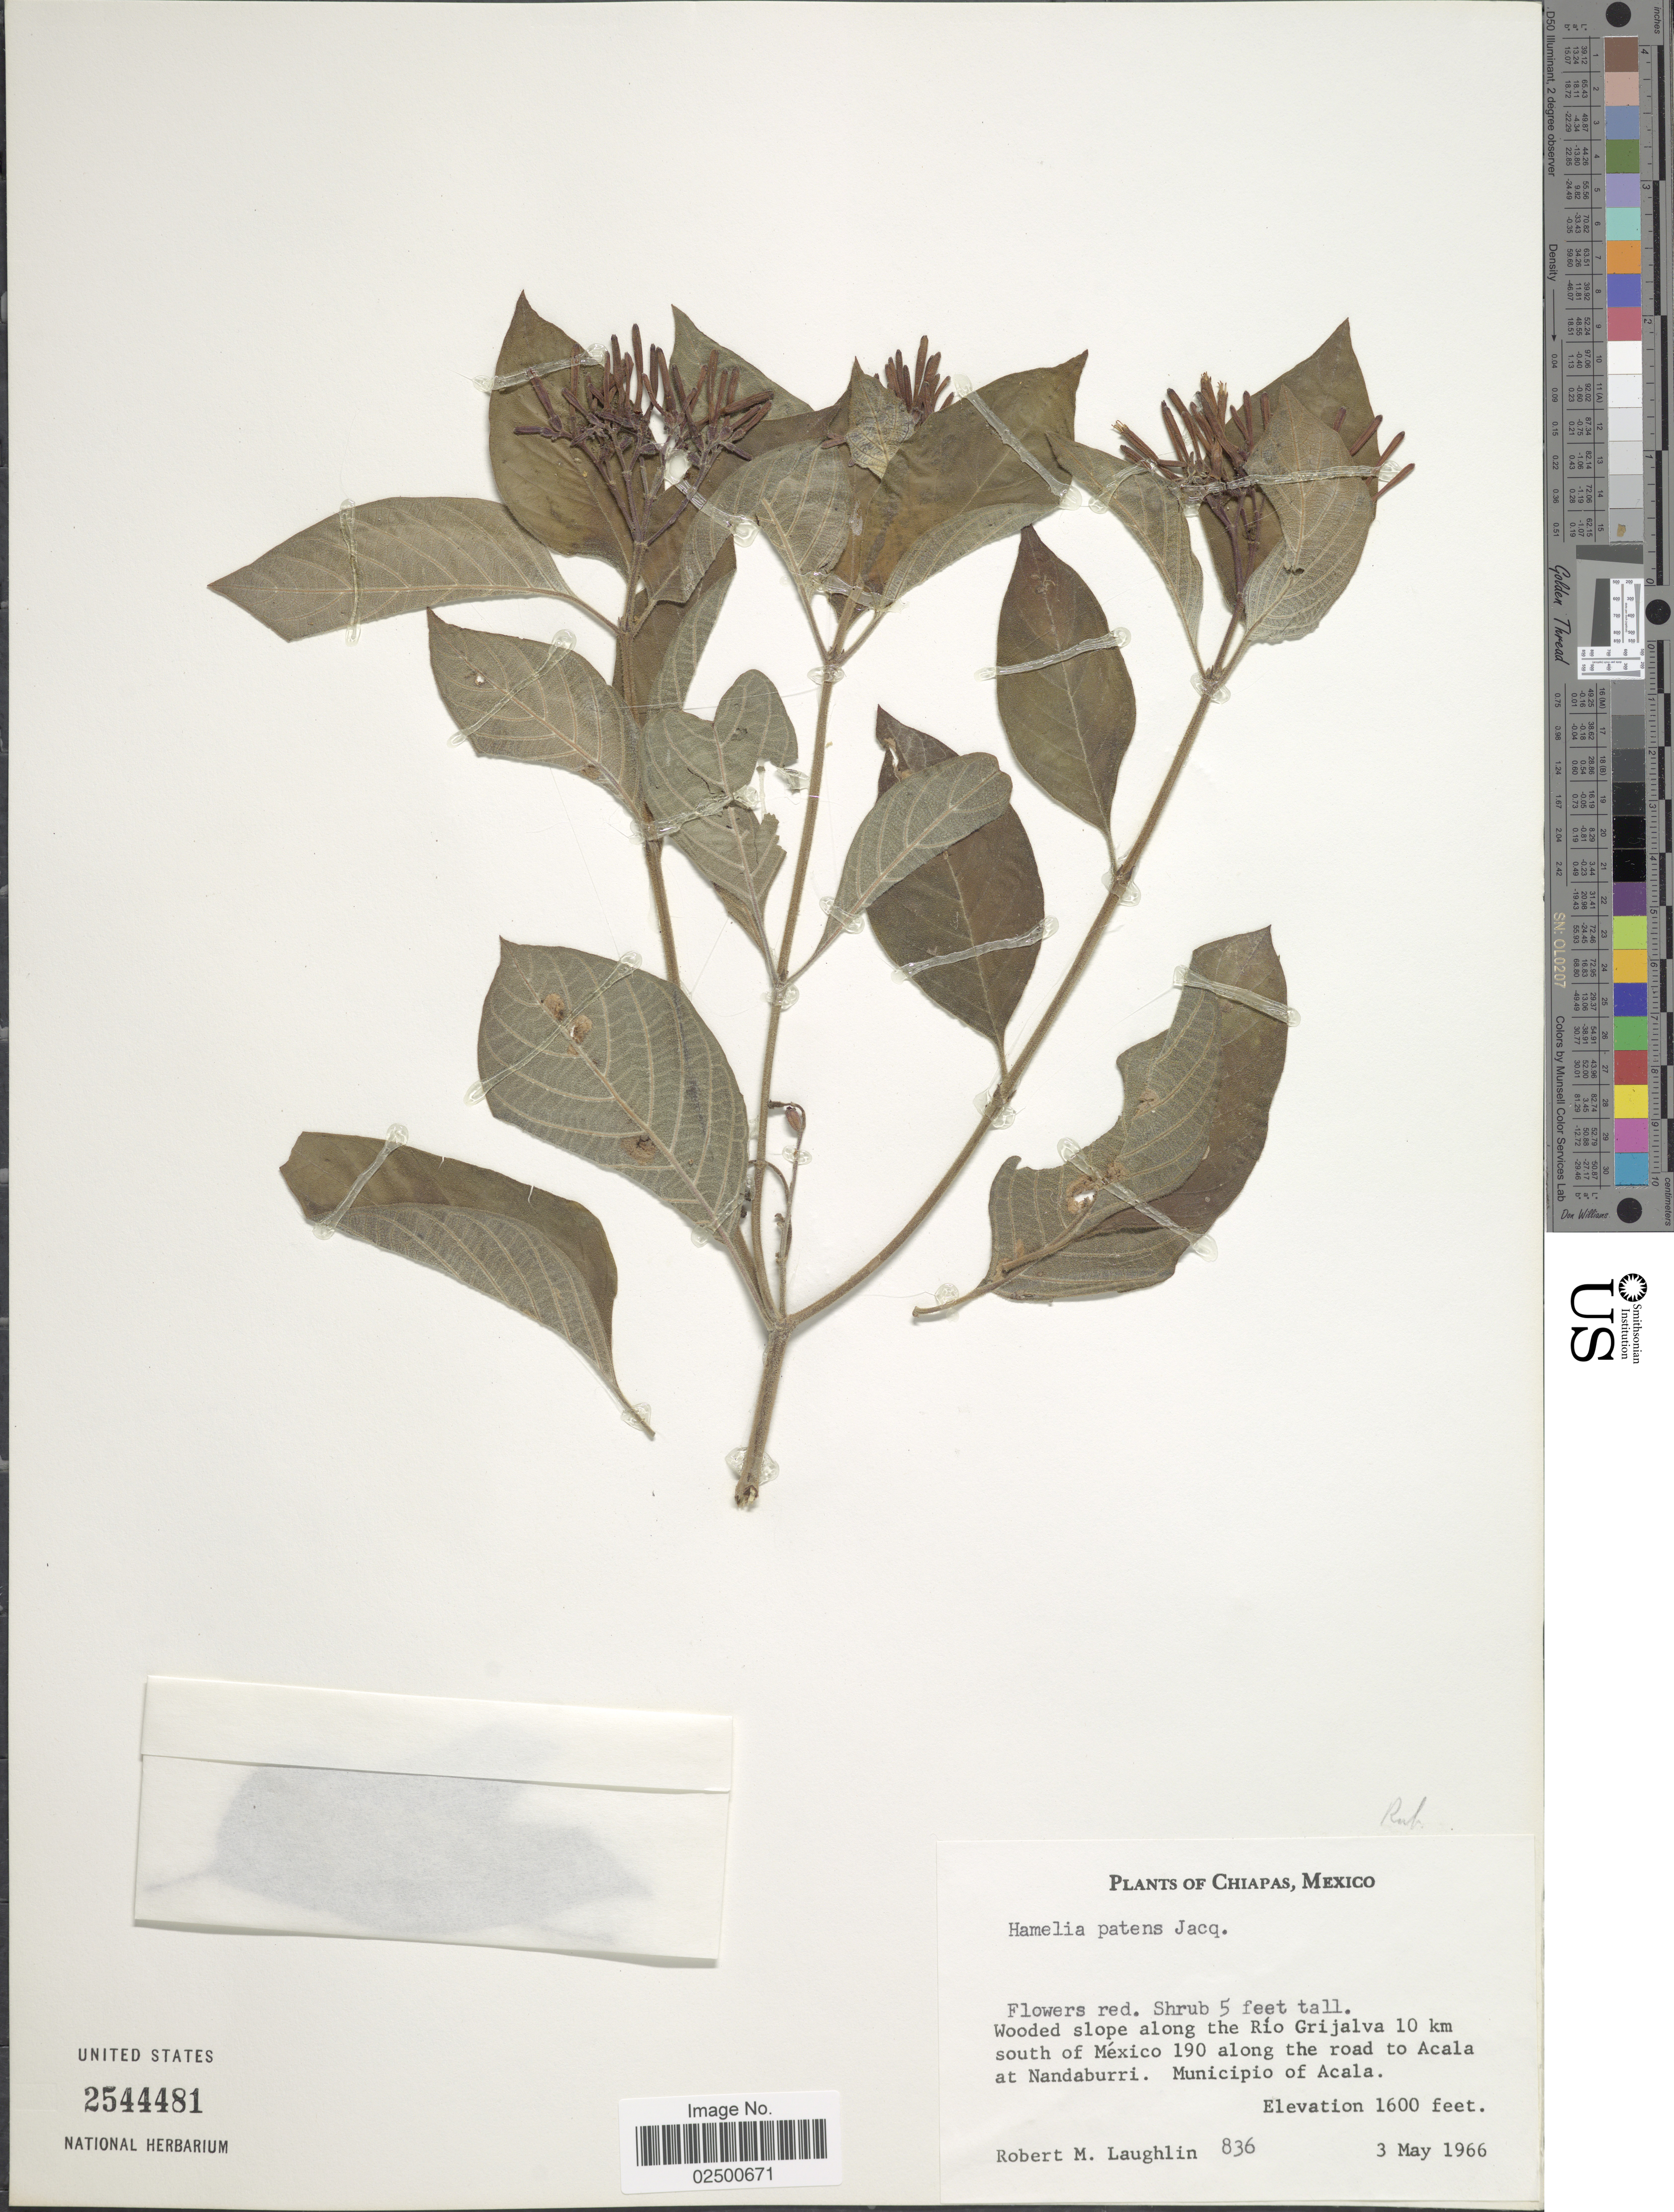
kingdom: Plantae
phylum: Tracheophyta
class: Magnoliopsida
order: Gentianales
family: Rubiaceae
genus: Hamelia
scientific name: Hamelia patens var. patens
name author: Jacq.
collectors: R. M. Laughlin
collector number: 836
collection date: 1966-05-03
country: Mexico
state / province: Chiapas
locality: Wooded slope along the Rio Grijalva 10 km south of Mexico 190 along the road to Acala at Nandaburi. Municipio of Acala.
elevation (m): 488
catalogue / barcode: US 2544481